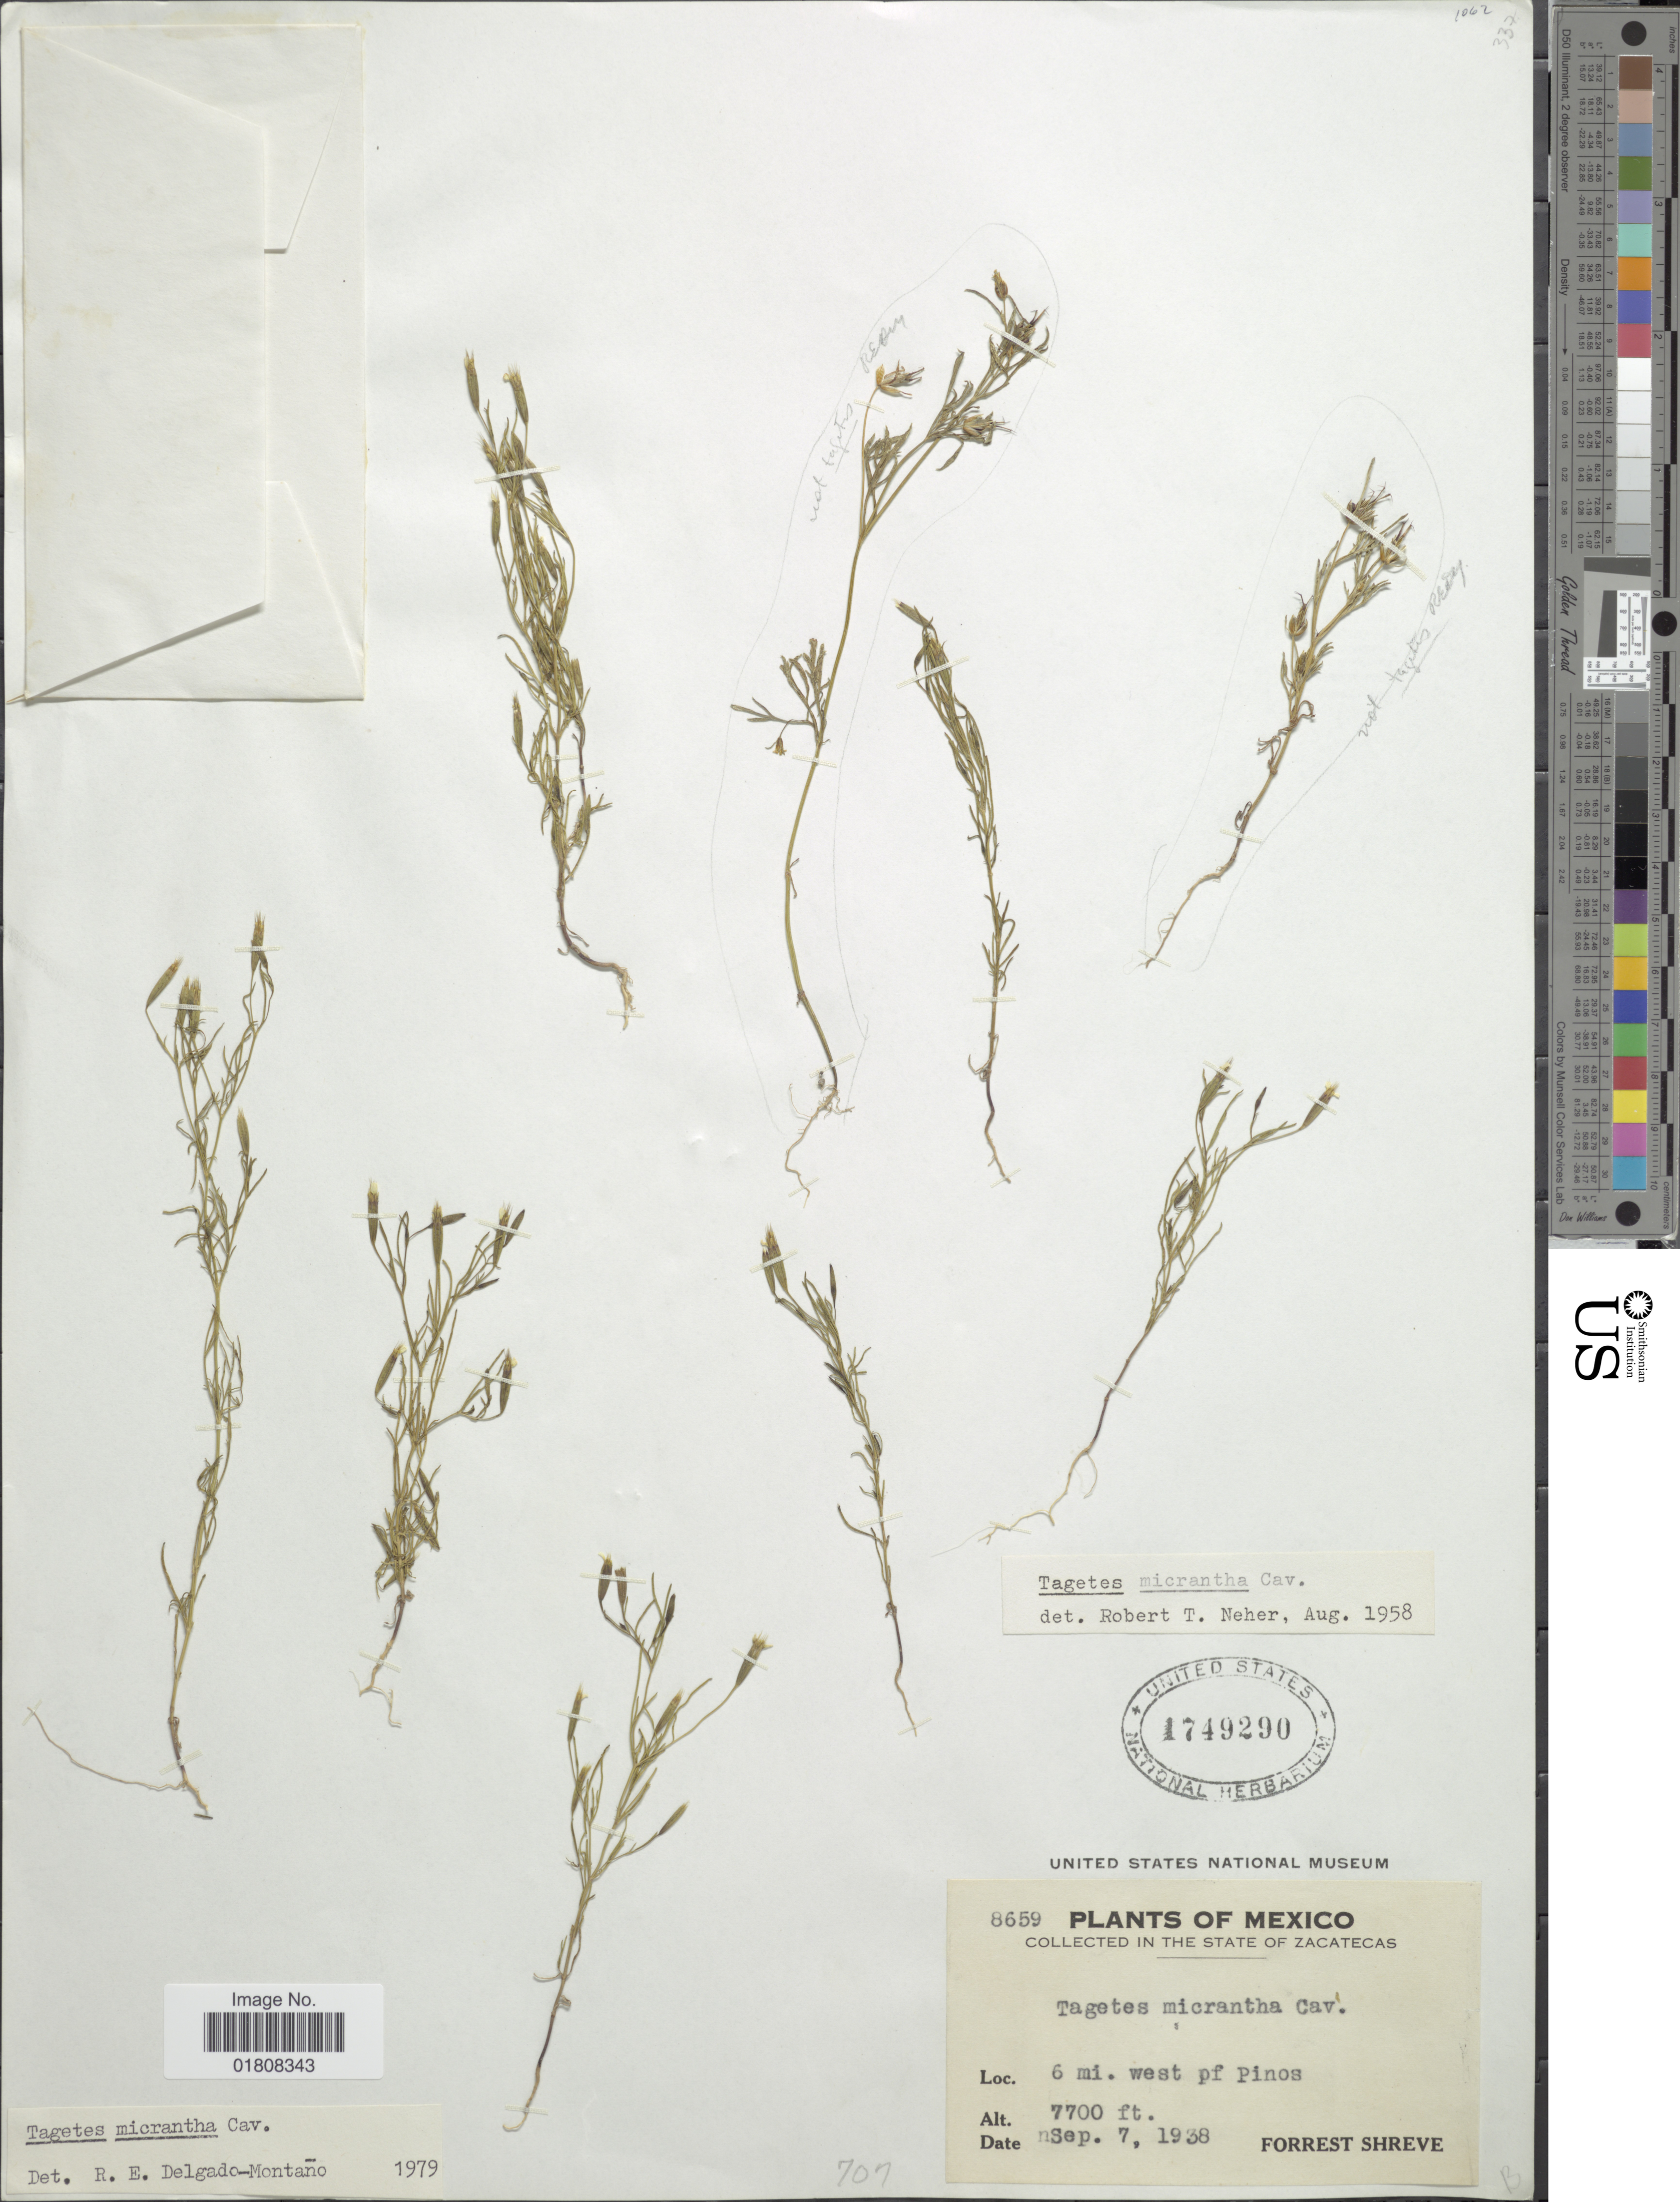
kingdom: Plantae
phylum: Tracheophyta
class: Magnoliopsida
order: Asterales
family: Asteraceae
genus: Tagetes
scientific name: Tagetes micrantha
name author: Cav.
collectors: F. Shreve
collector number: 8659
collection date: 1938-09-07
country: Mexico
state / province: Zacatecas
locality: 6 mi west of Pinos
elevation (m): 2347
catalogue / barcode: US 1749290